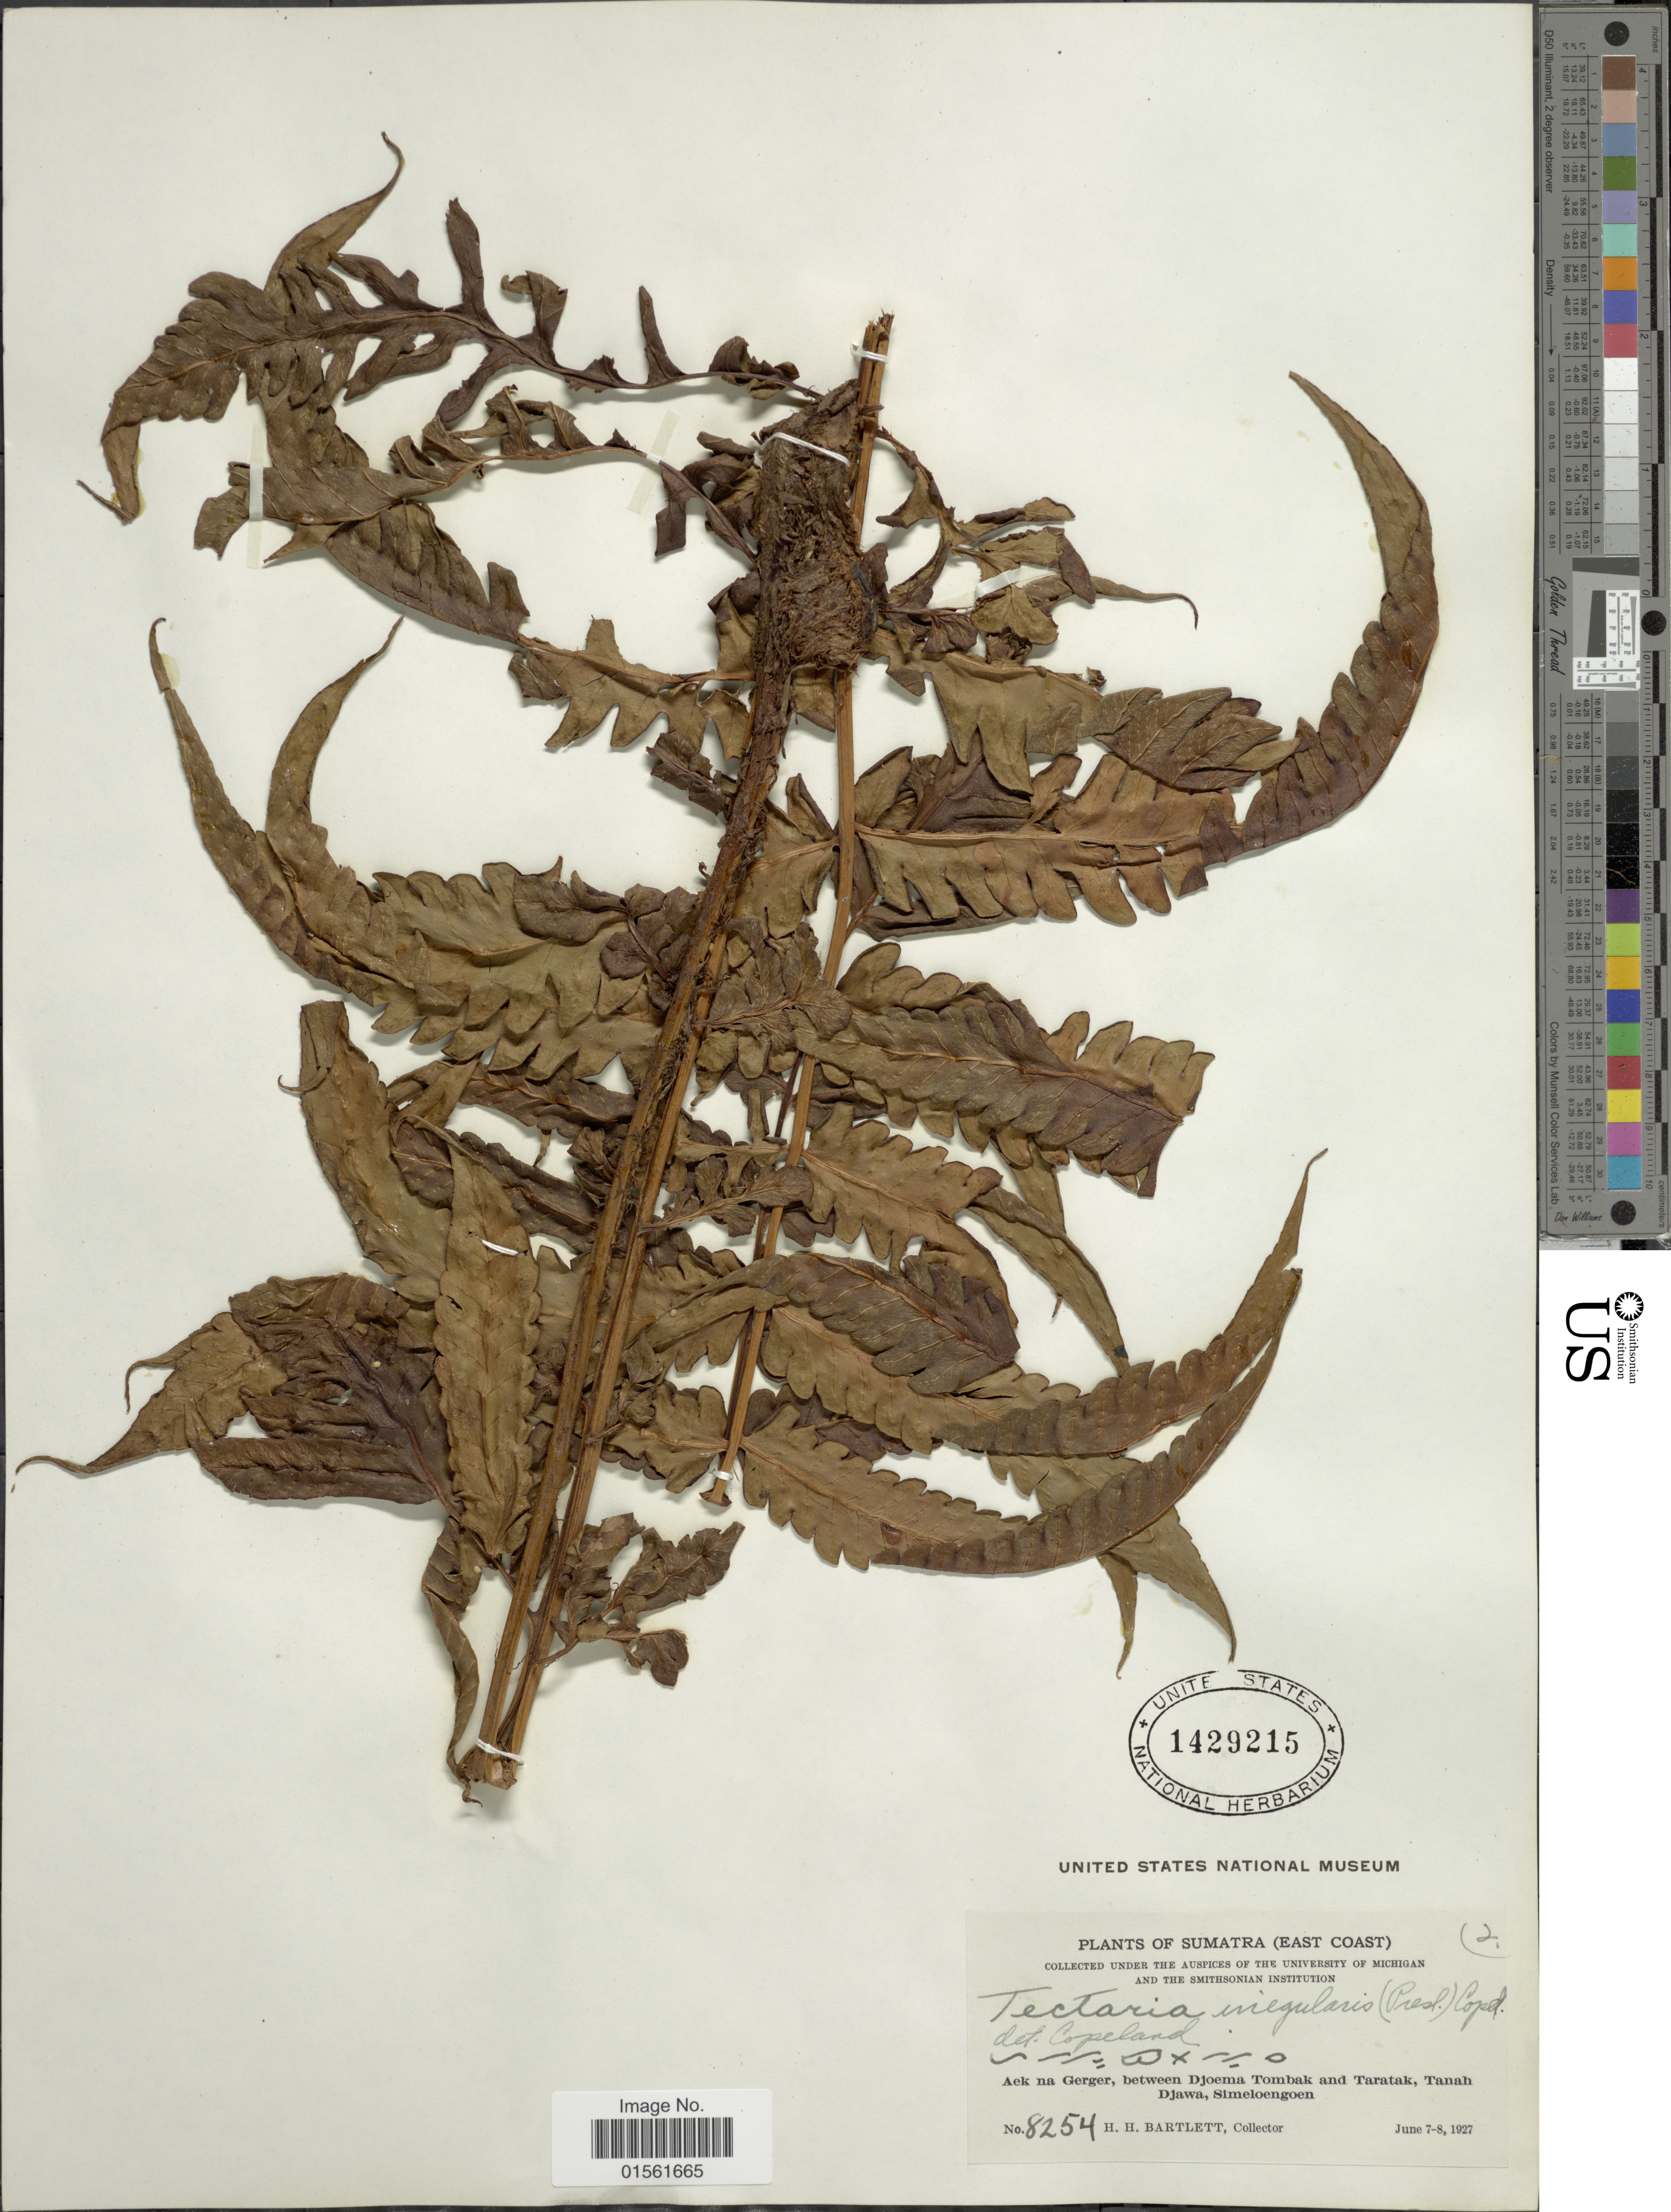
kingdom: Plantae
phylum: Tracheophyta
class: Polypodiopsida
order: Polypodiales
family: Dryopteridaceae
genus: Pleocnemia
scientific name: Pleocnemia irregularis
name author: (C. Presl) Holttum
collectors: H. H. Bartlett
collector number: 8254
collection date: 1927-06-07/1927-06-08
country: Indonesia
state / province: Sumatra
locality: Sumatra (East Coast). Aek na Gerger, between Djoema Tombak and Taratak, Tanah Djawa, Simeloengoen.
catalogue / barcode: US 1429215